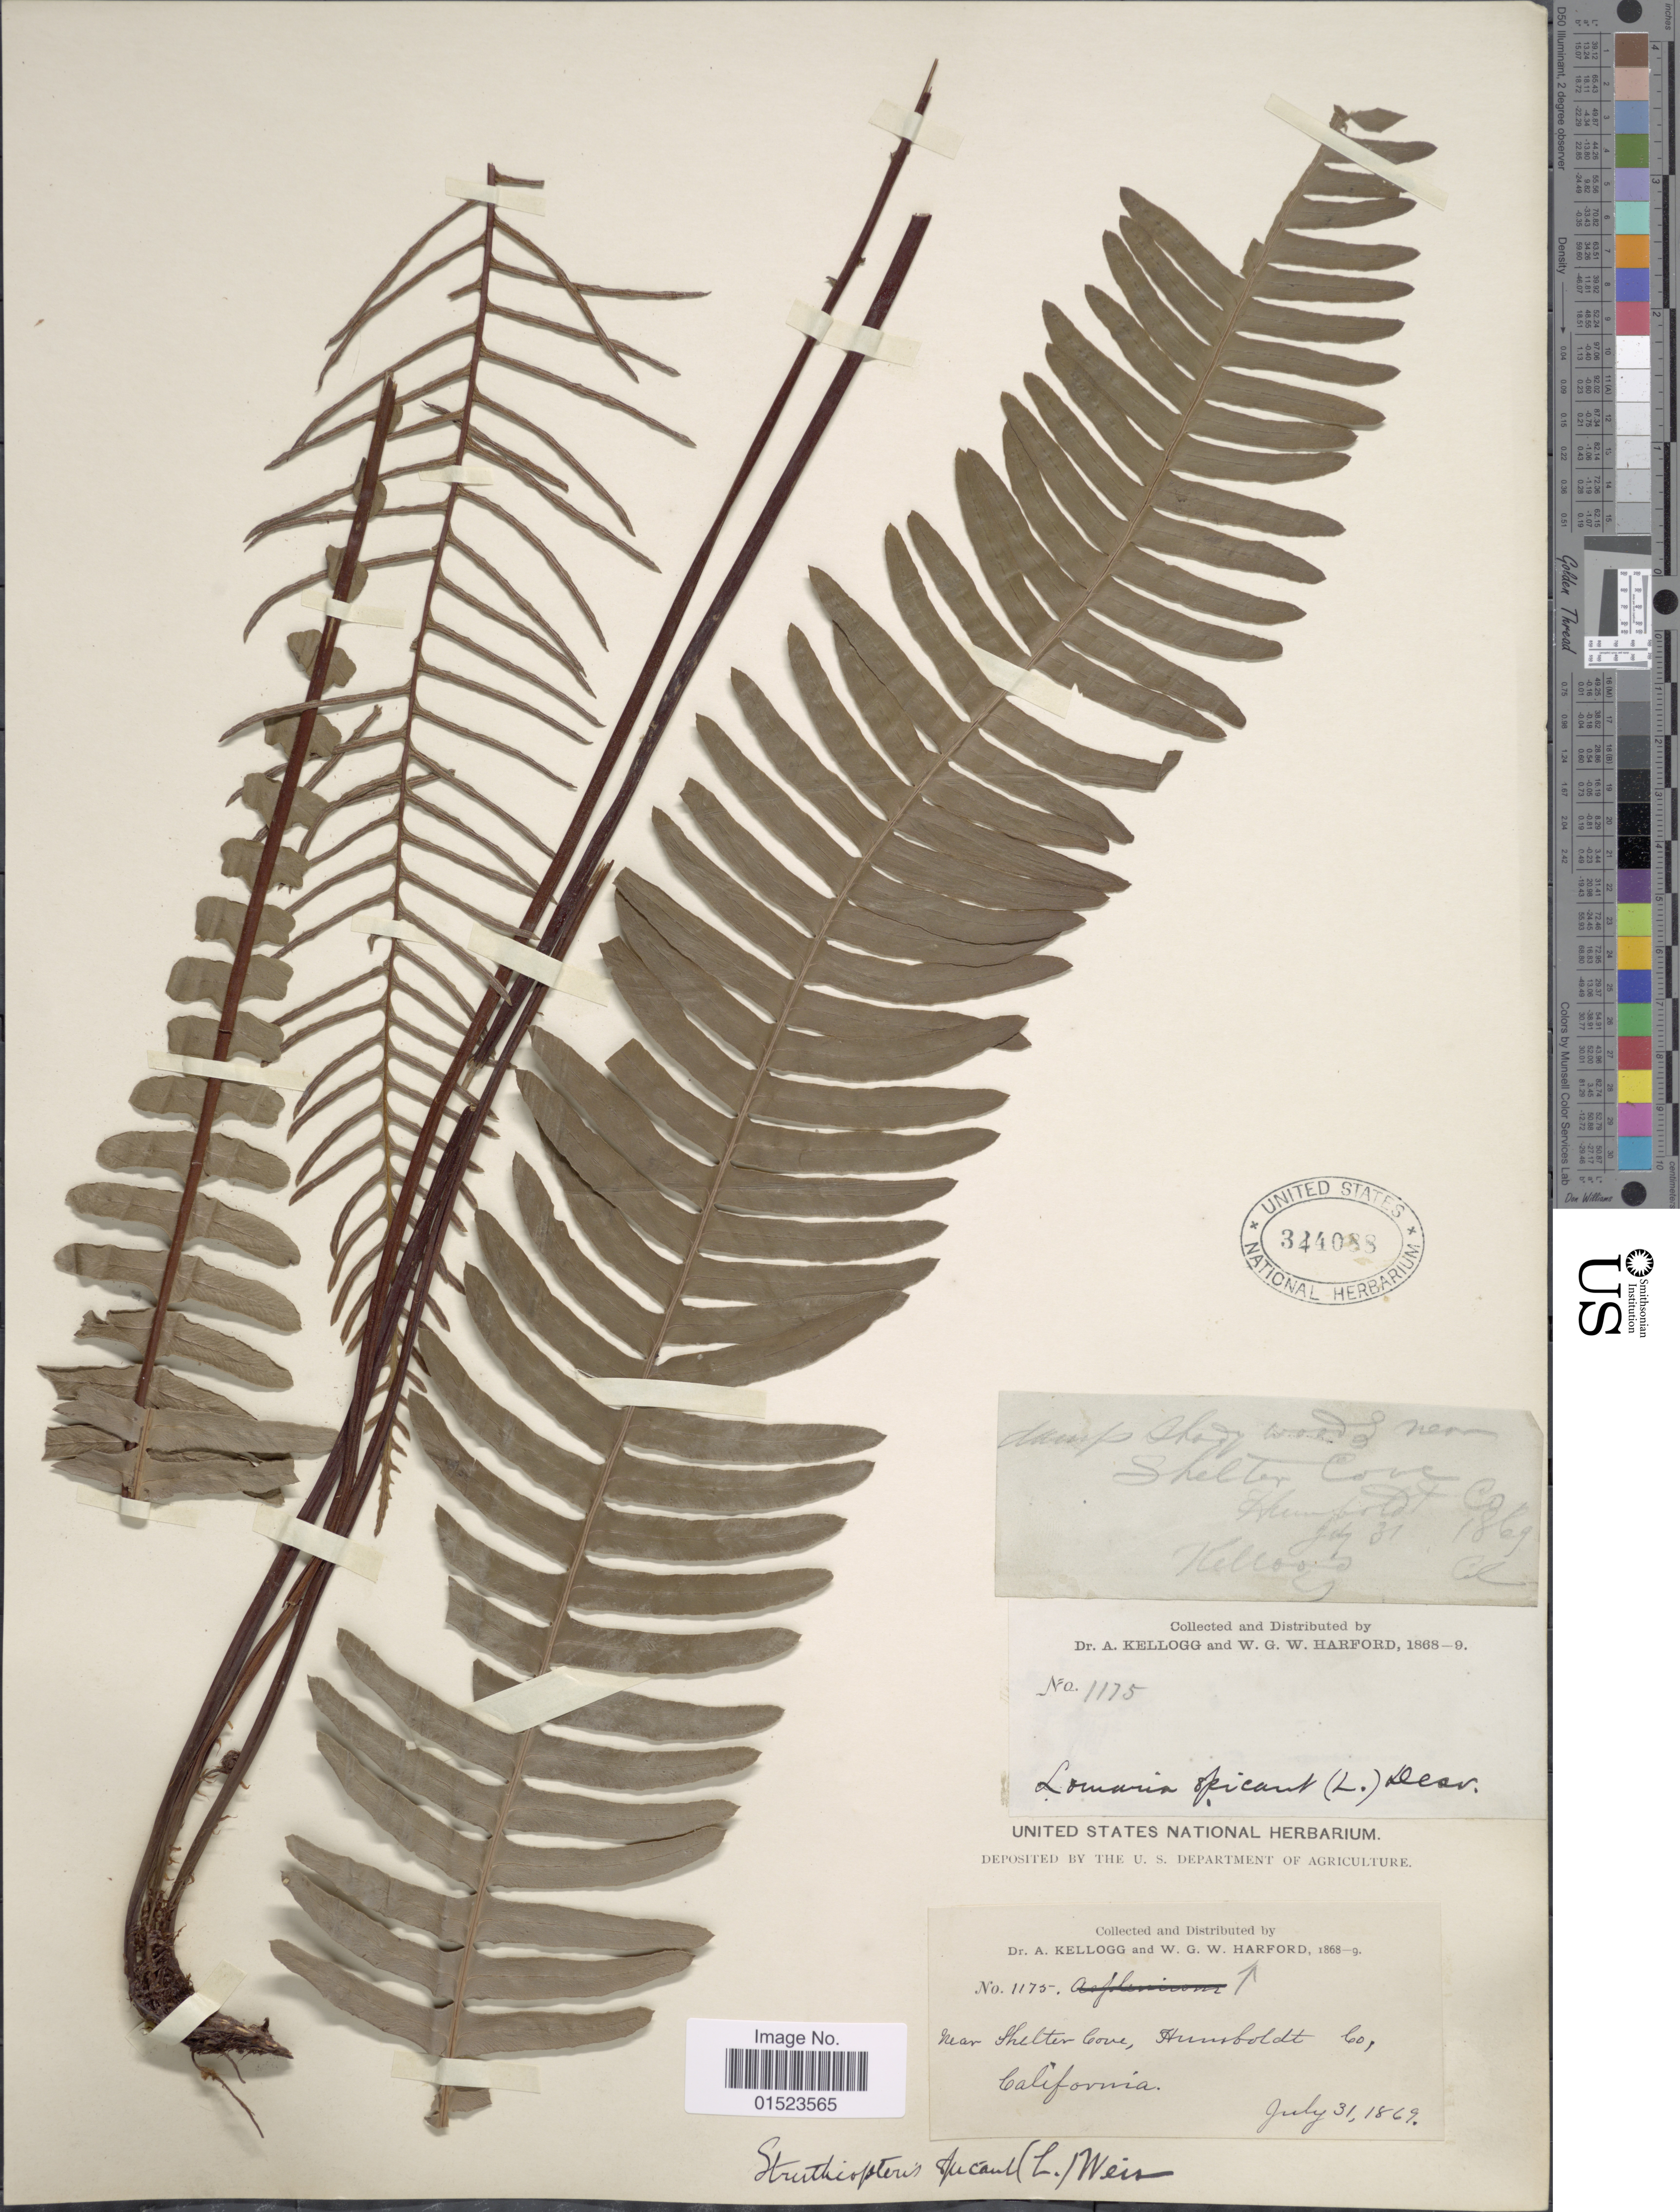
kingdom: Plantae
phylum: Tracheophyta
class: Polypodiopsida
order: Polypodiales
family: Blechnaceae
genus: Blechnum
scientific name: Blechnum spicant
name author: (L.) Sm.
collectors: A. Kellogg & W. G. W. Harford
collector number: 1175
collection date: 1869-07-31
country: United States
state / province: California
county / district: Humboldt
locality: Near Shetter Cove, Humboldt Co.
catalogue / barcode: US 324088